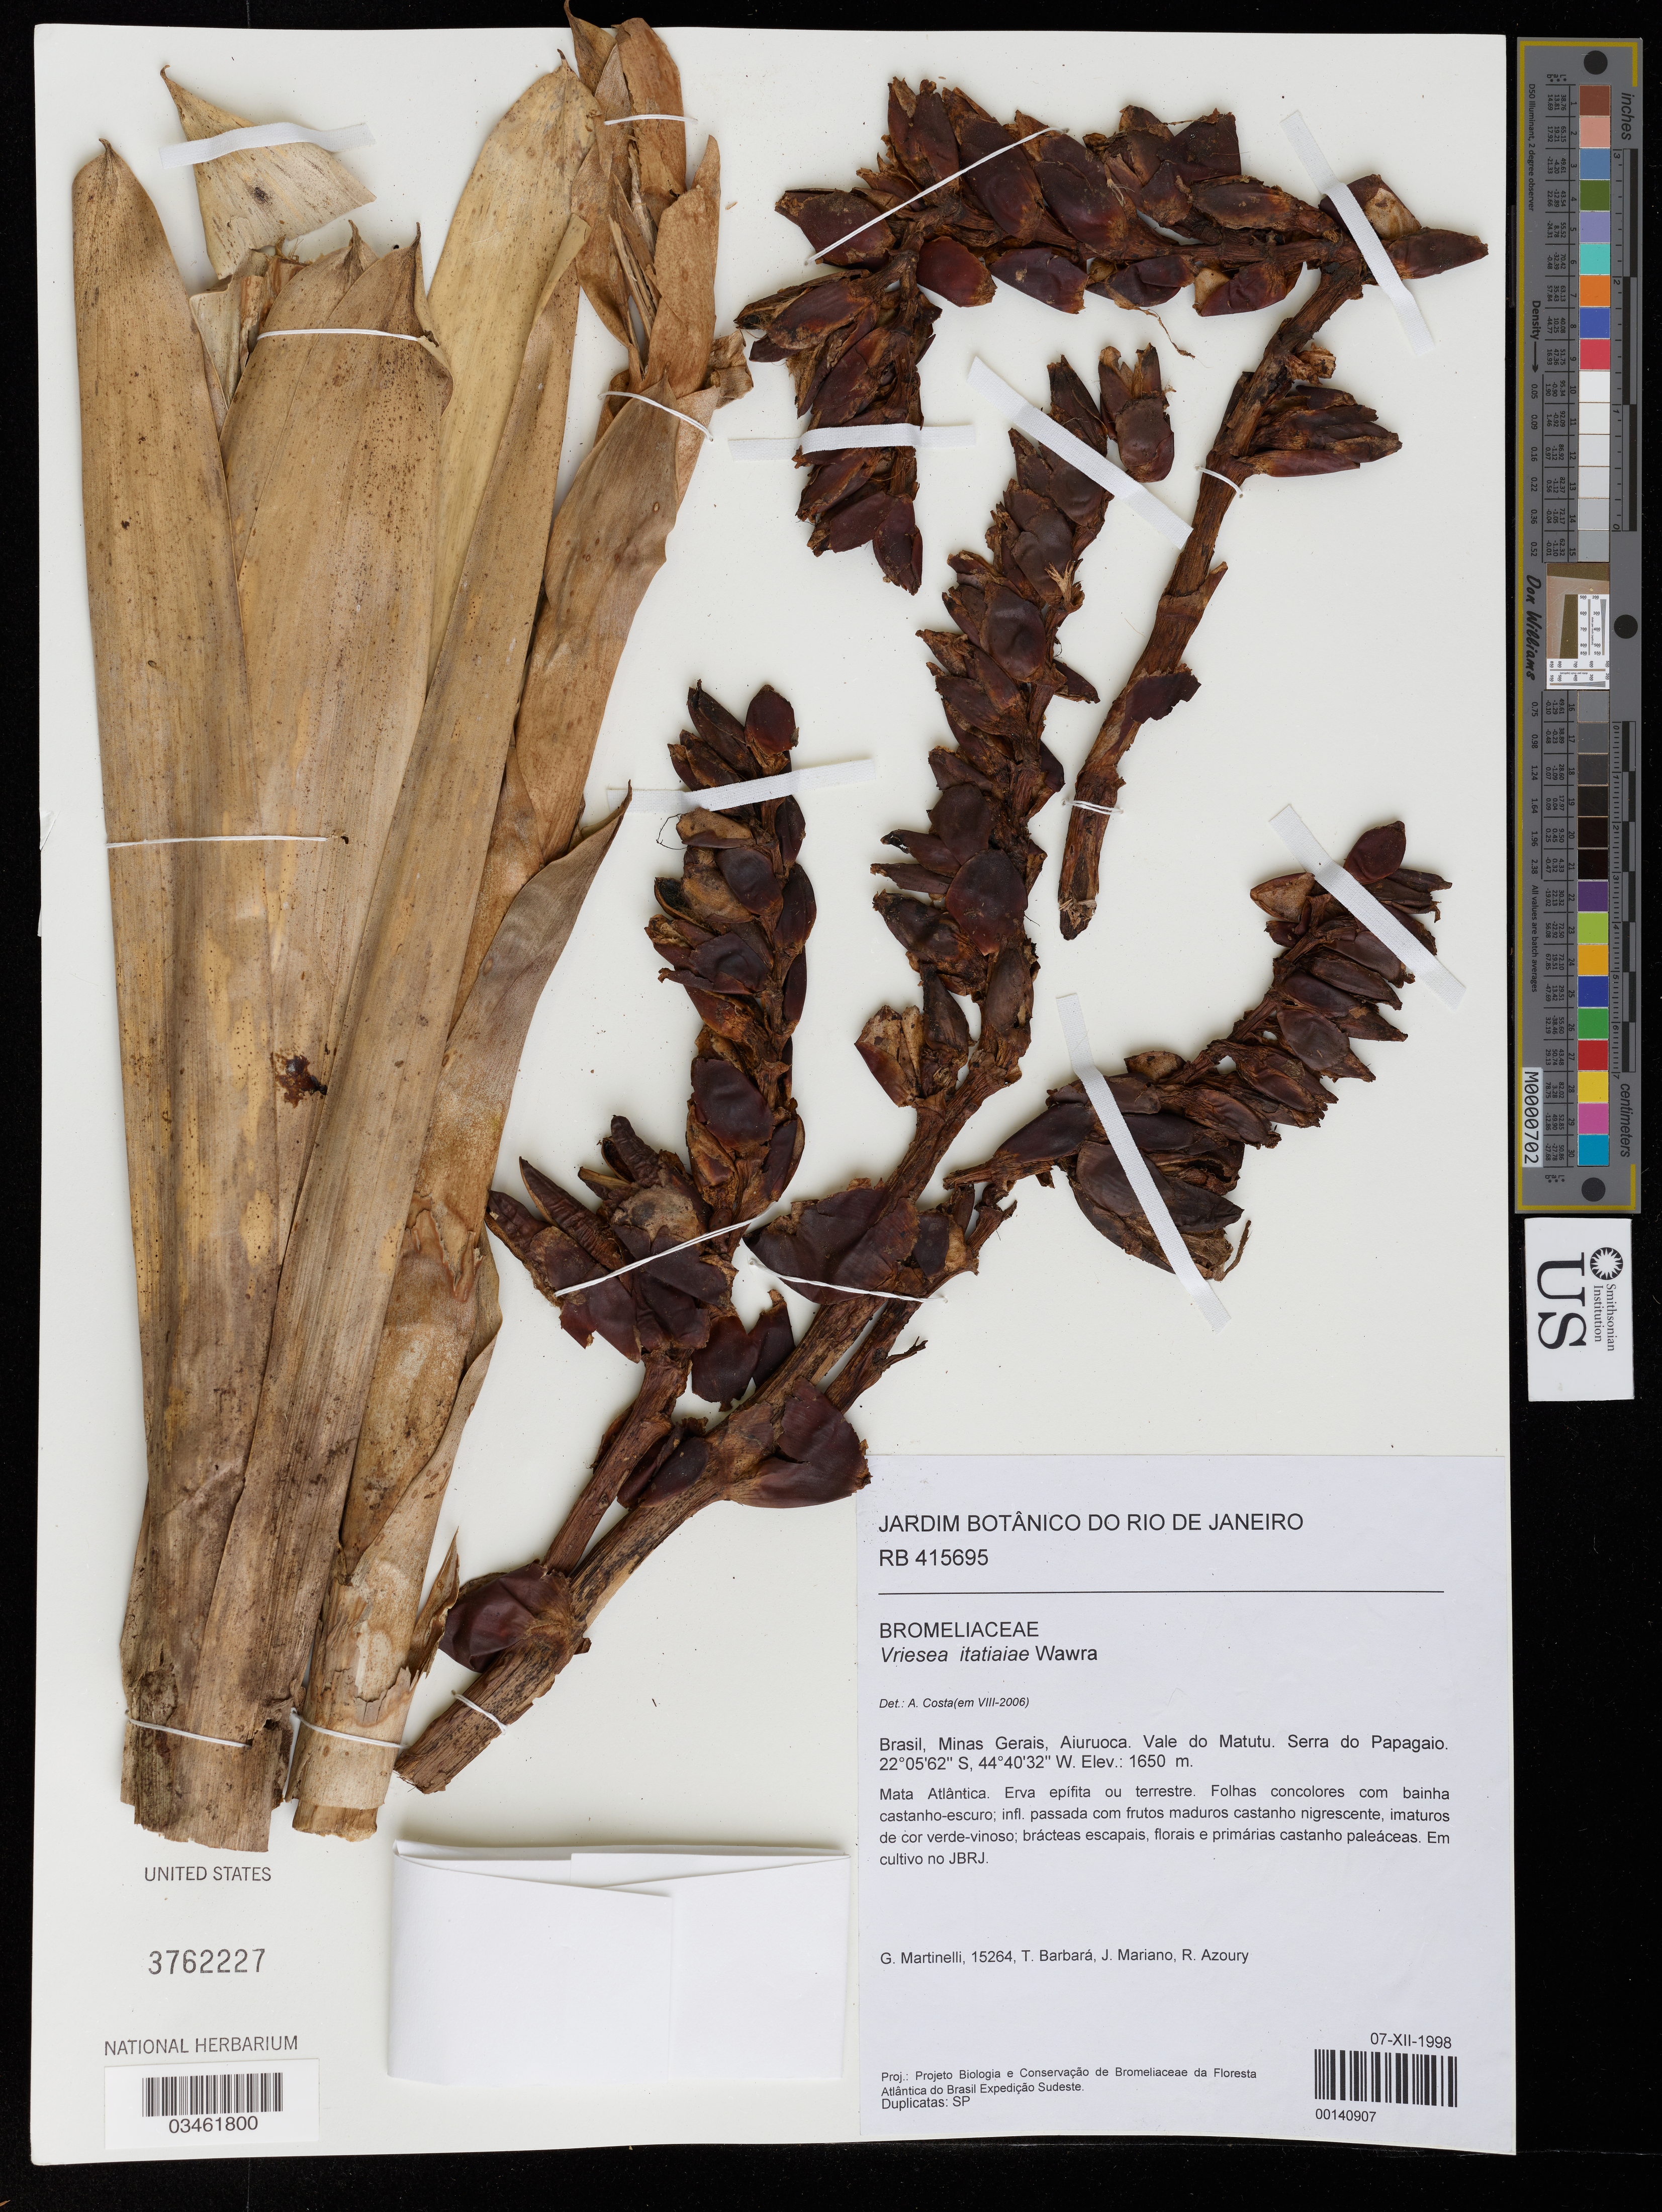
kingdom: Plantae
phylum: Tracheophyta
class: Liliopsida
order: Poales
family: Bromeliaceae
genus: Vriesea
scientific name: Vriesea itatiaiae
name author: Wawra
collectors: G. Martinelli, T. Barbara, J. Mariano & R. Azoury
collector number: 15264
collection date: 1998-12-07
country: Brazil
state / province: Minas Gerais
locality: Aiuruoca. Vale do Matutu. Serra do Papagaio.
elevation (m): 1650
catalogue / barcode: US 3762227